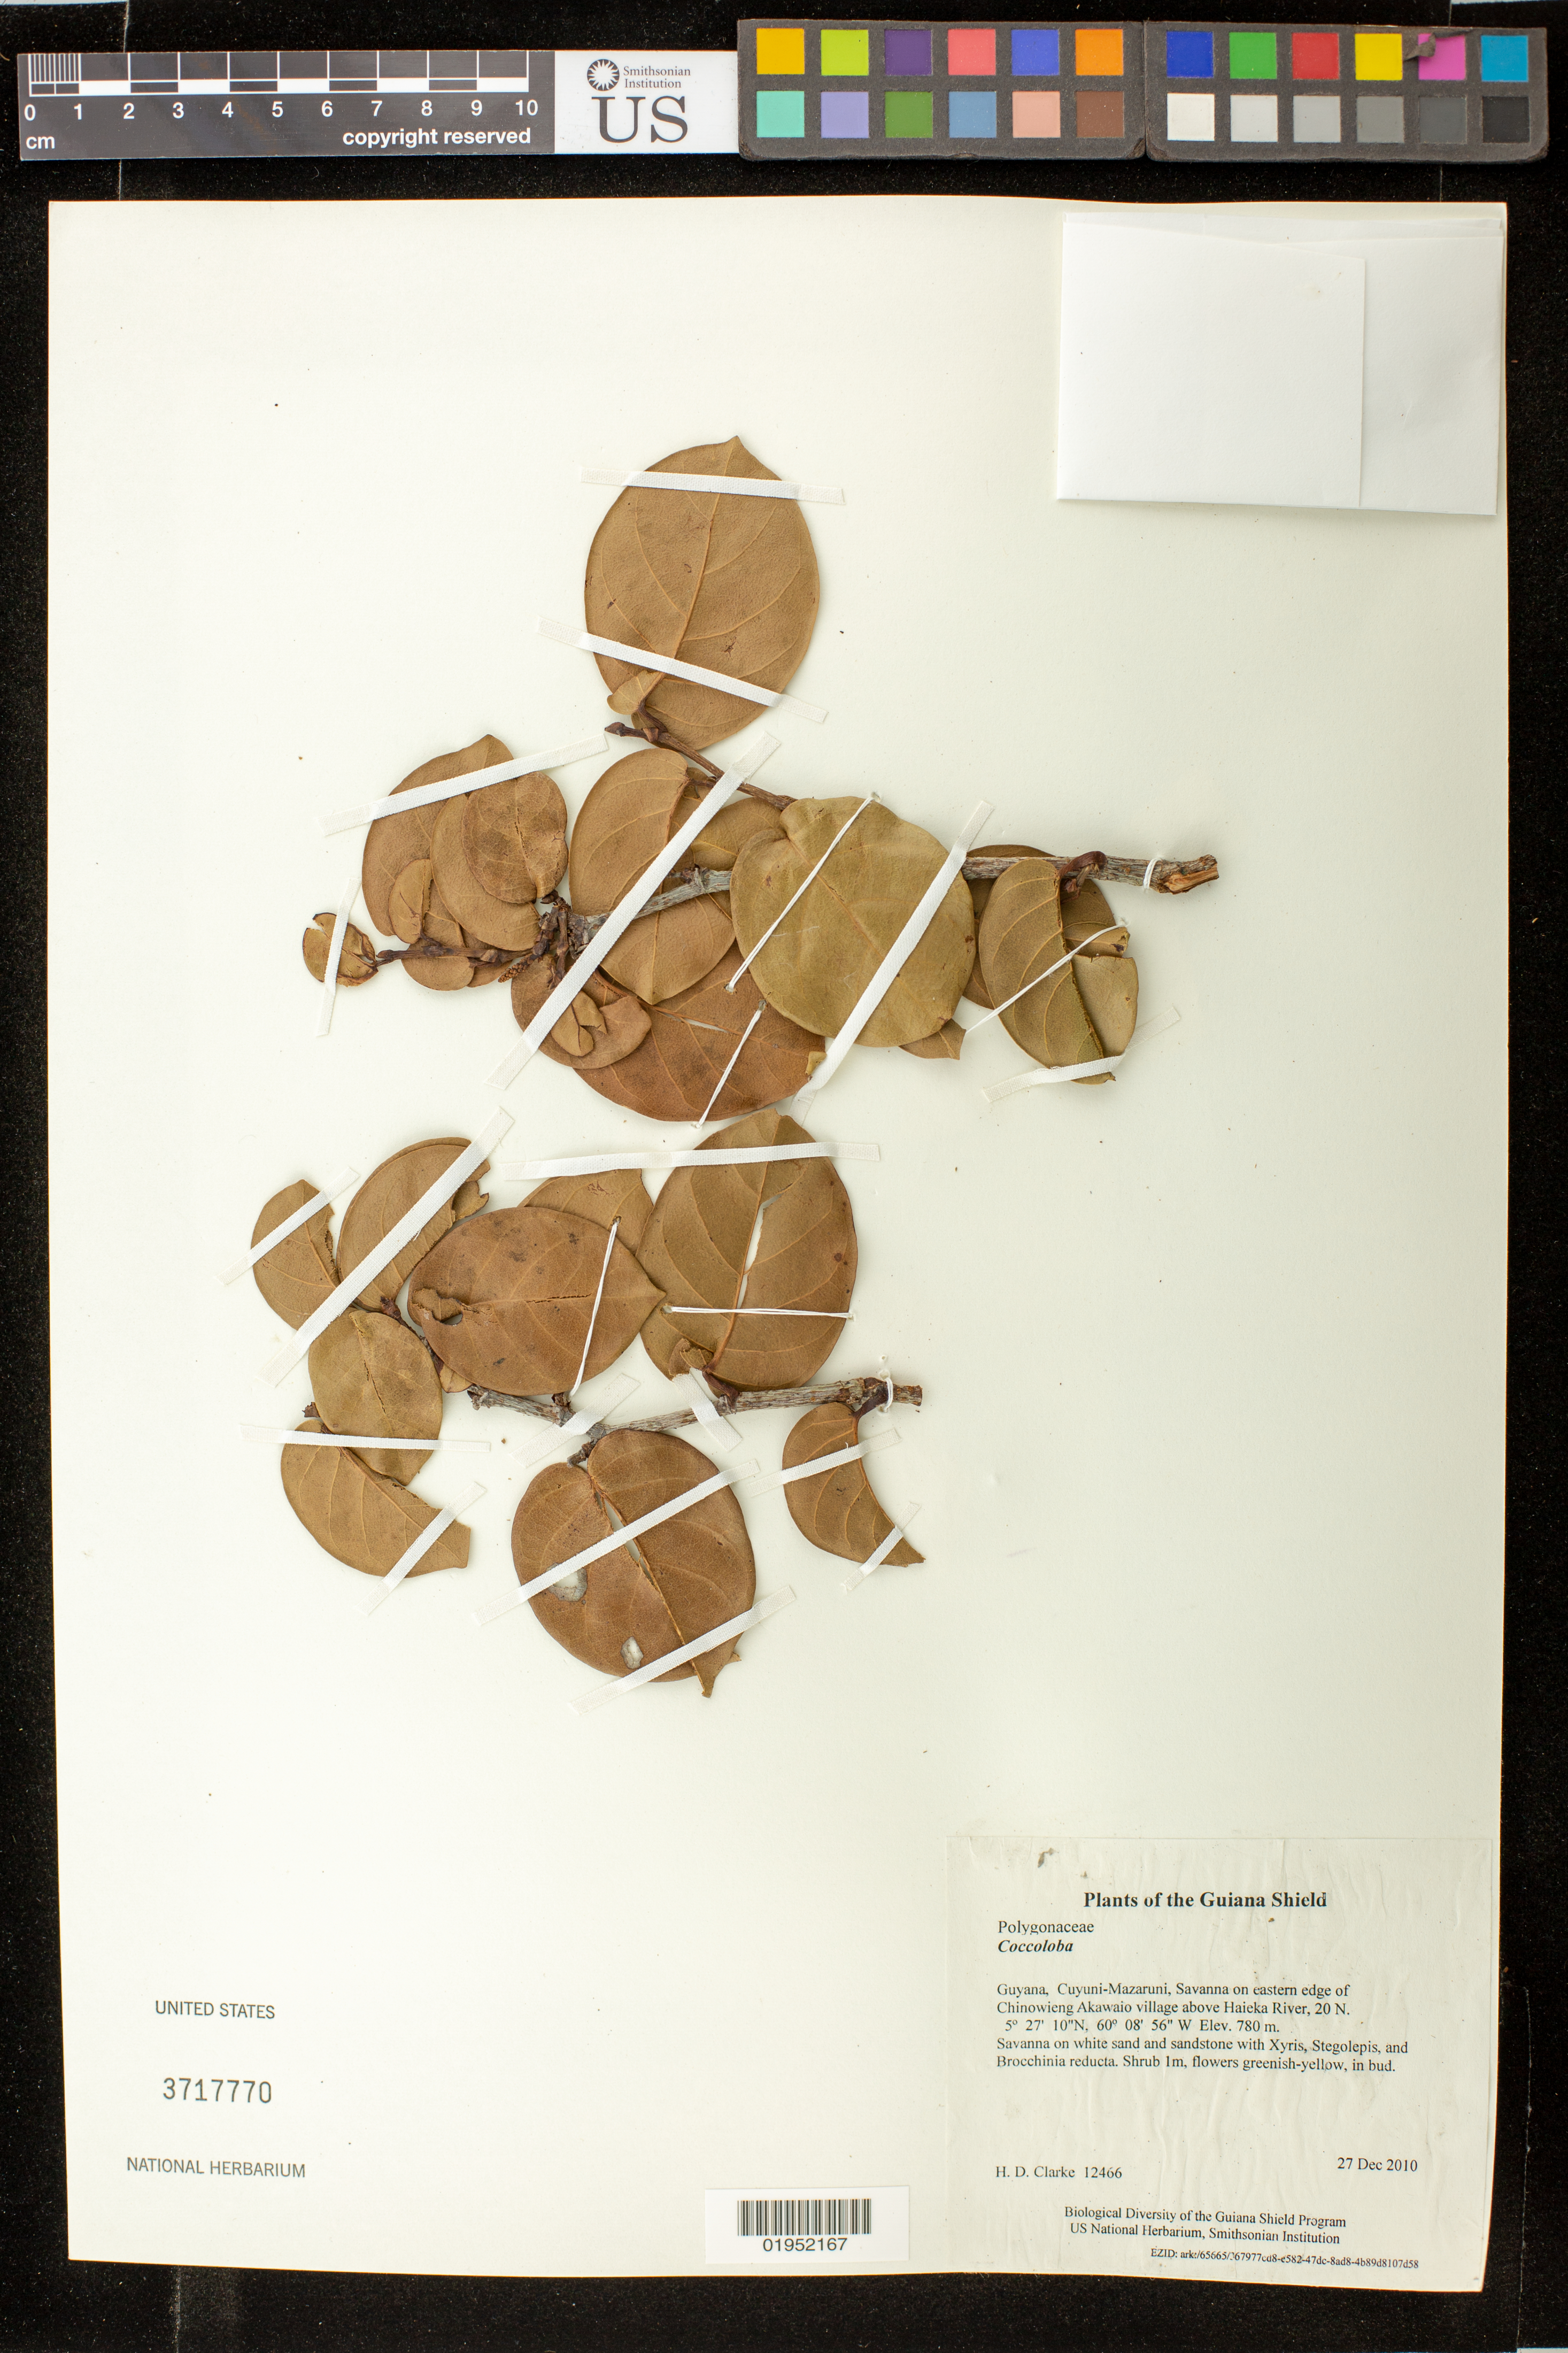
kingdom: Plantae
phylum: Tracheophyta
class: Magnoliopsida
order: Caryophyllales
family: Polygonaceae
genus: Coccoloba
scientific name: Coccoloba sp.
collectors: H. D. Clarke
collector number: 12466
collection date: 2010-12-27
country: Guyana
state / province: Cuyuni-Mazaruni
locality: Savanna on eastern edge of Chinowieng Akawaio village above Haieka River, 20 N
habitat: Savanna on white sand and sandstone with Xyris, Stegolepis, and Brocchinia reducta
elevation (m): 780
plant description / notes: photo, voucher for DNA sample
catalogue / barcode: US 3717770